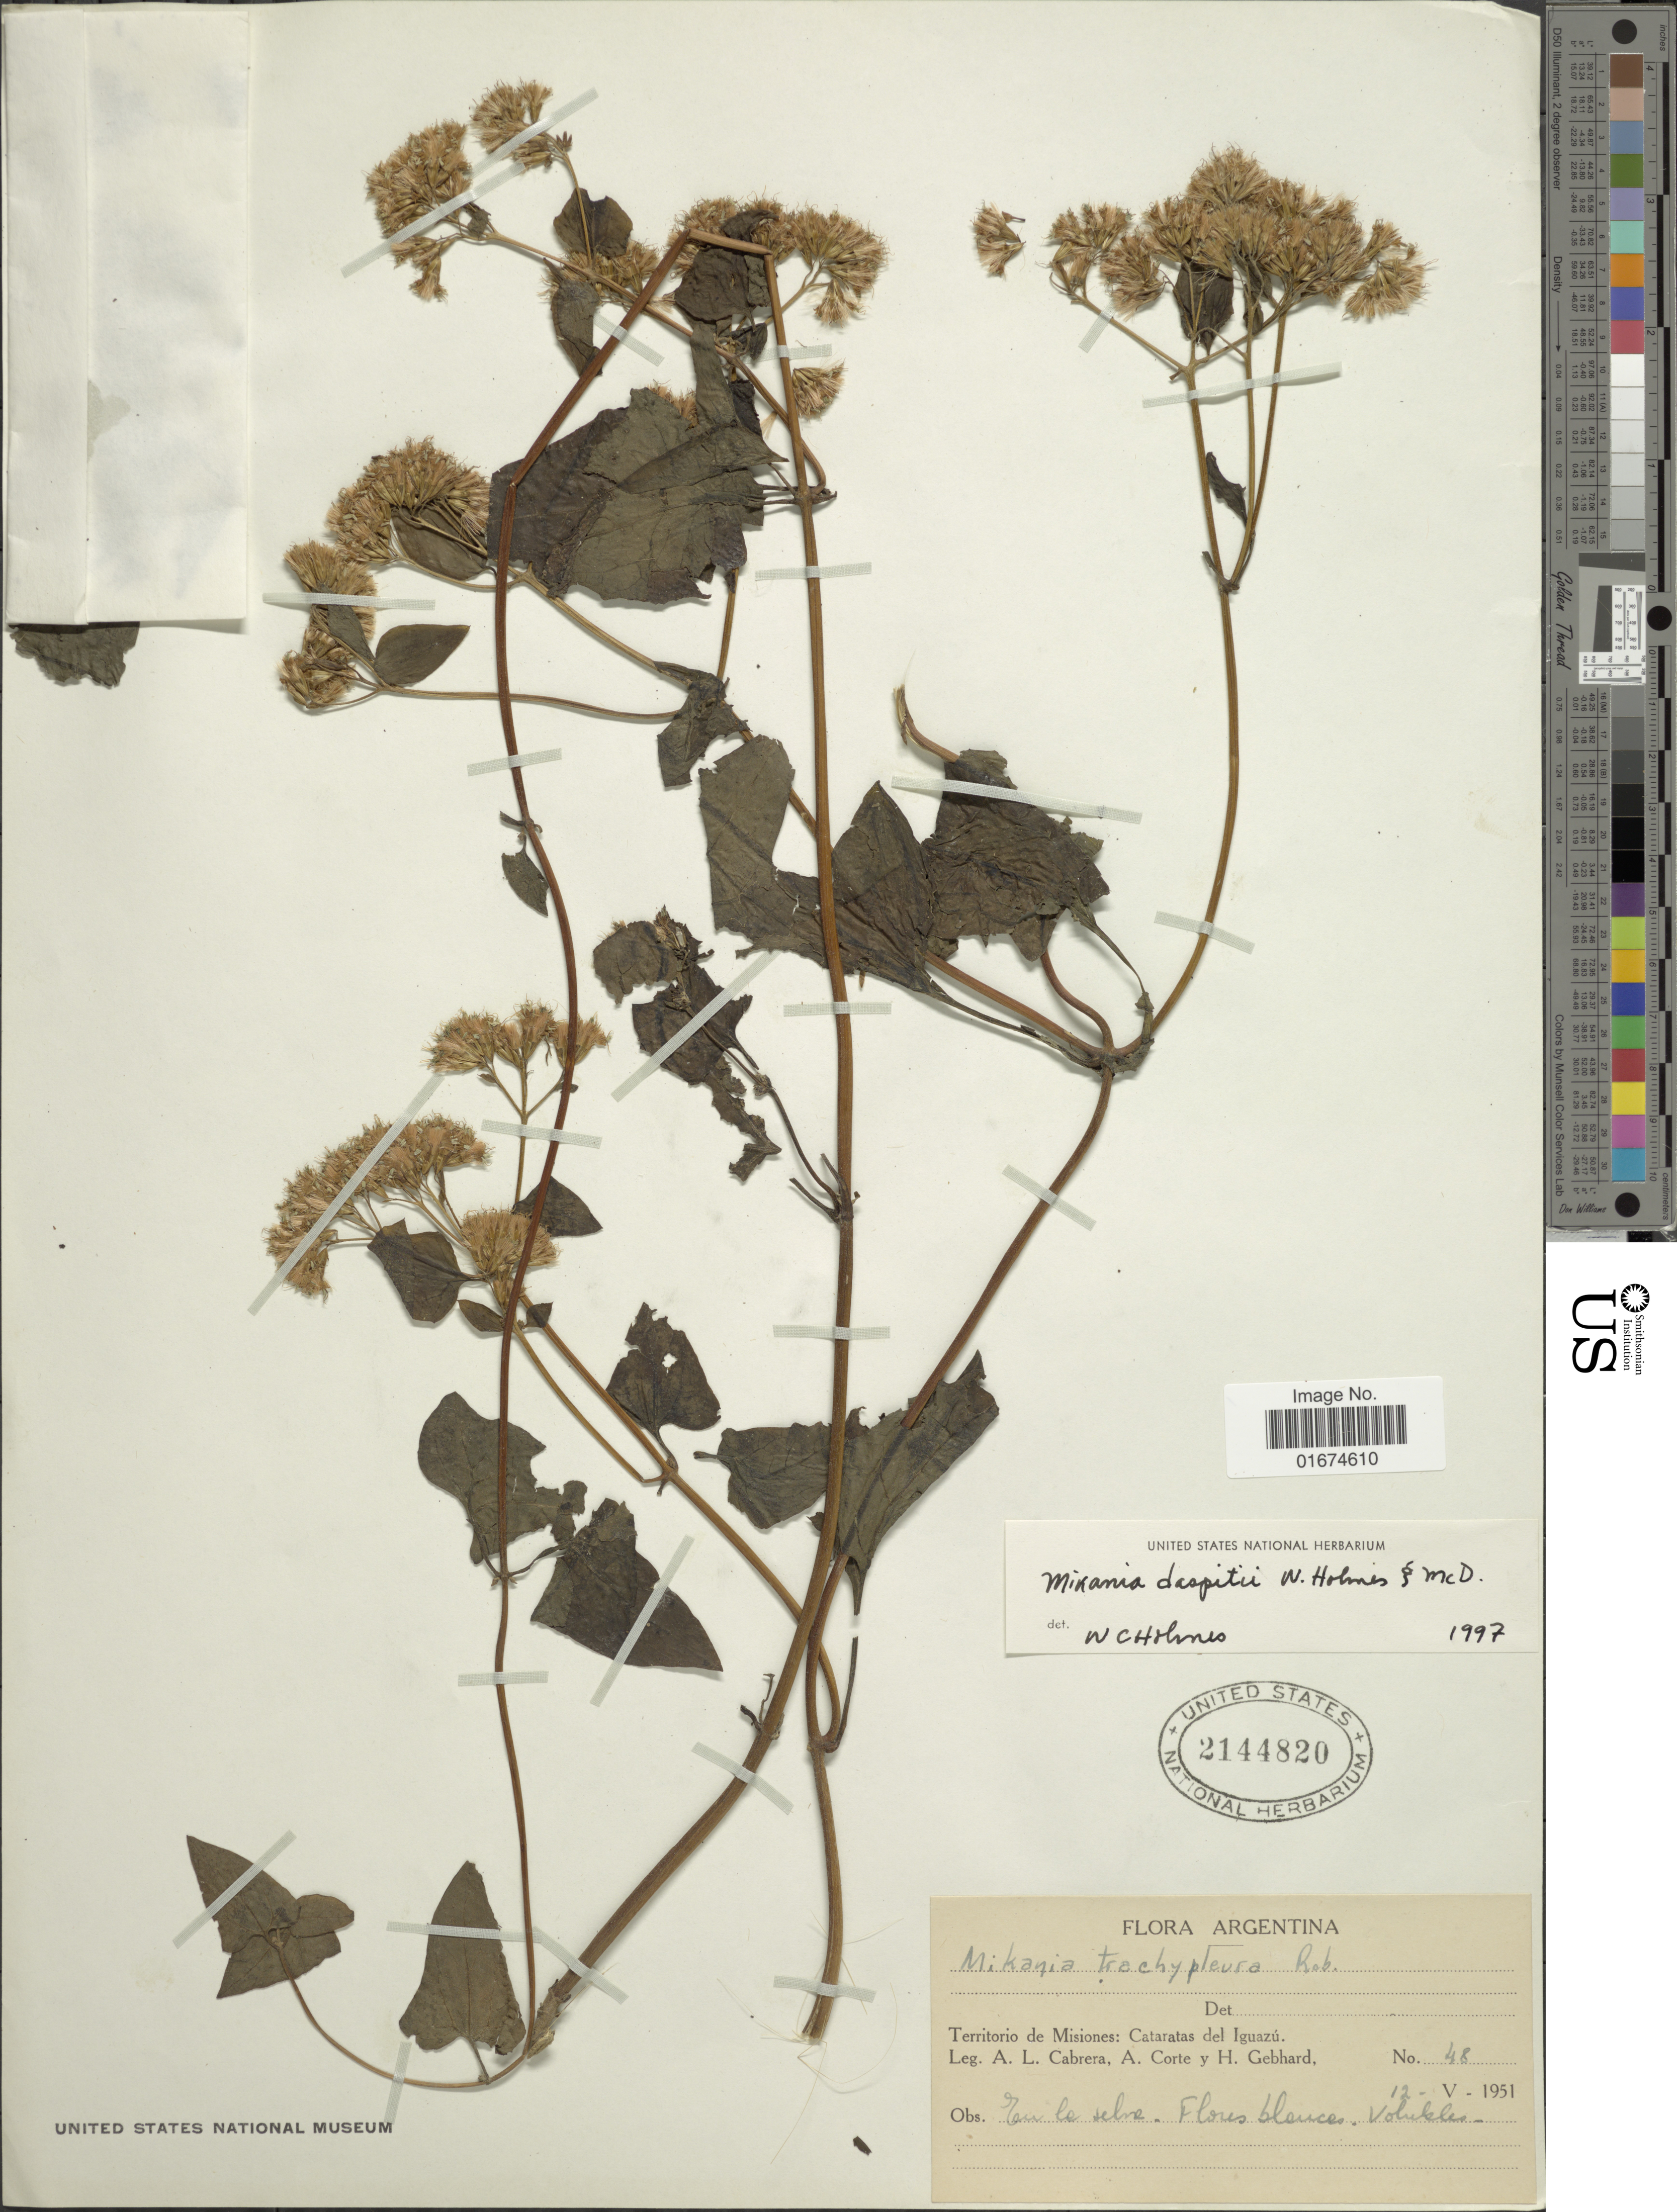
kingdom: Plantae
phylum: Tracheophyta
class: Magnoliopsida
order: Asterales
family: Asteraceae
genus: Mikania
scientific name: Mikania daspitii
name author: W.C. Holmes & McDaniel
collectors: A. L. Cabrera, A. Corte & H. Gebhard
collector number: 48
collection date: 1951-05-12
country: Argentina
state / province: Misiones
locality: Cataratas del Iguazú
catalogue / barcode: US 2144820